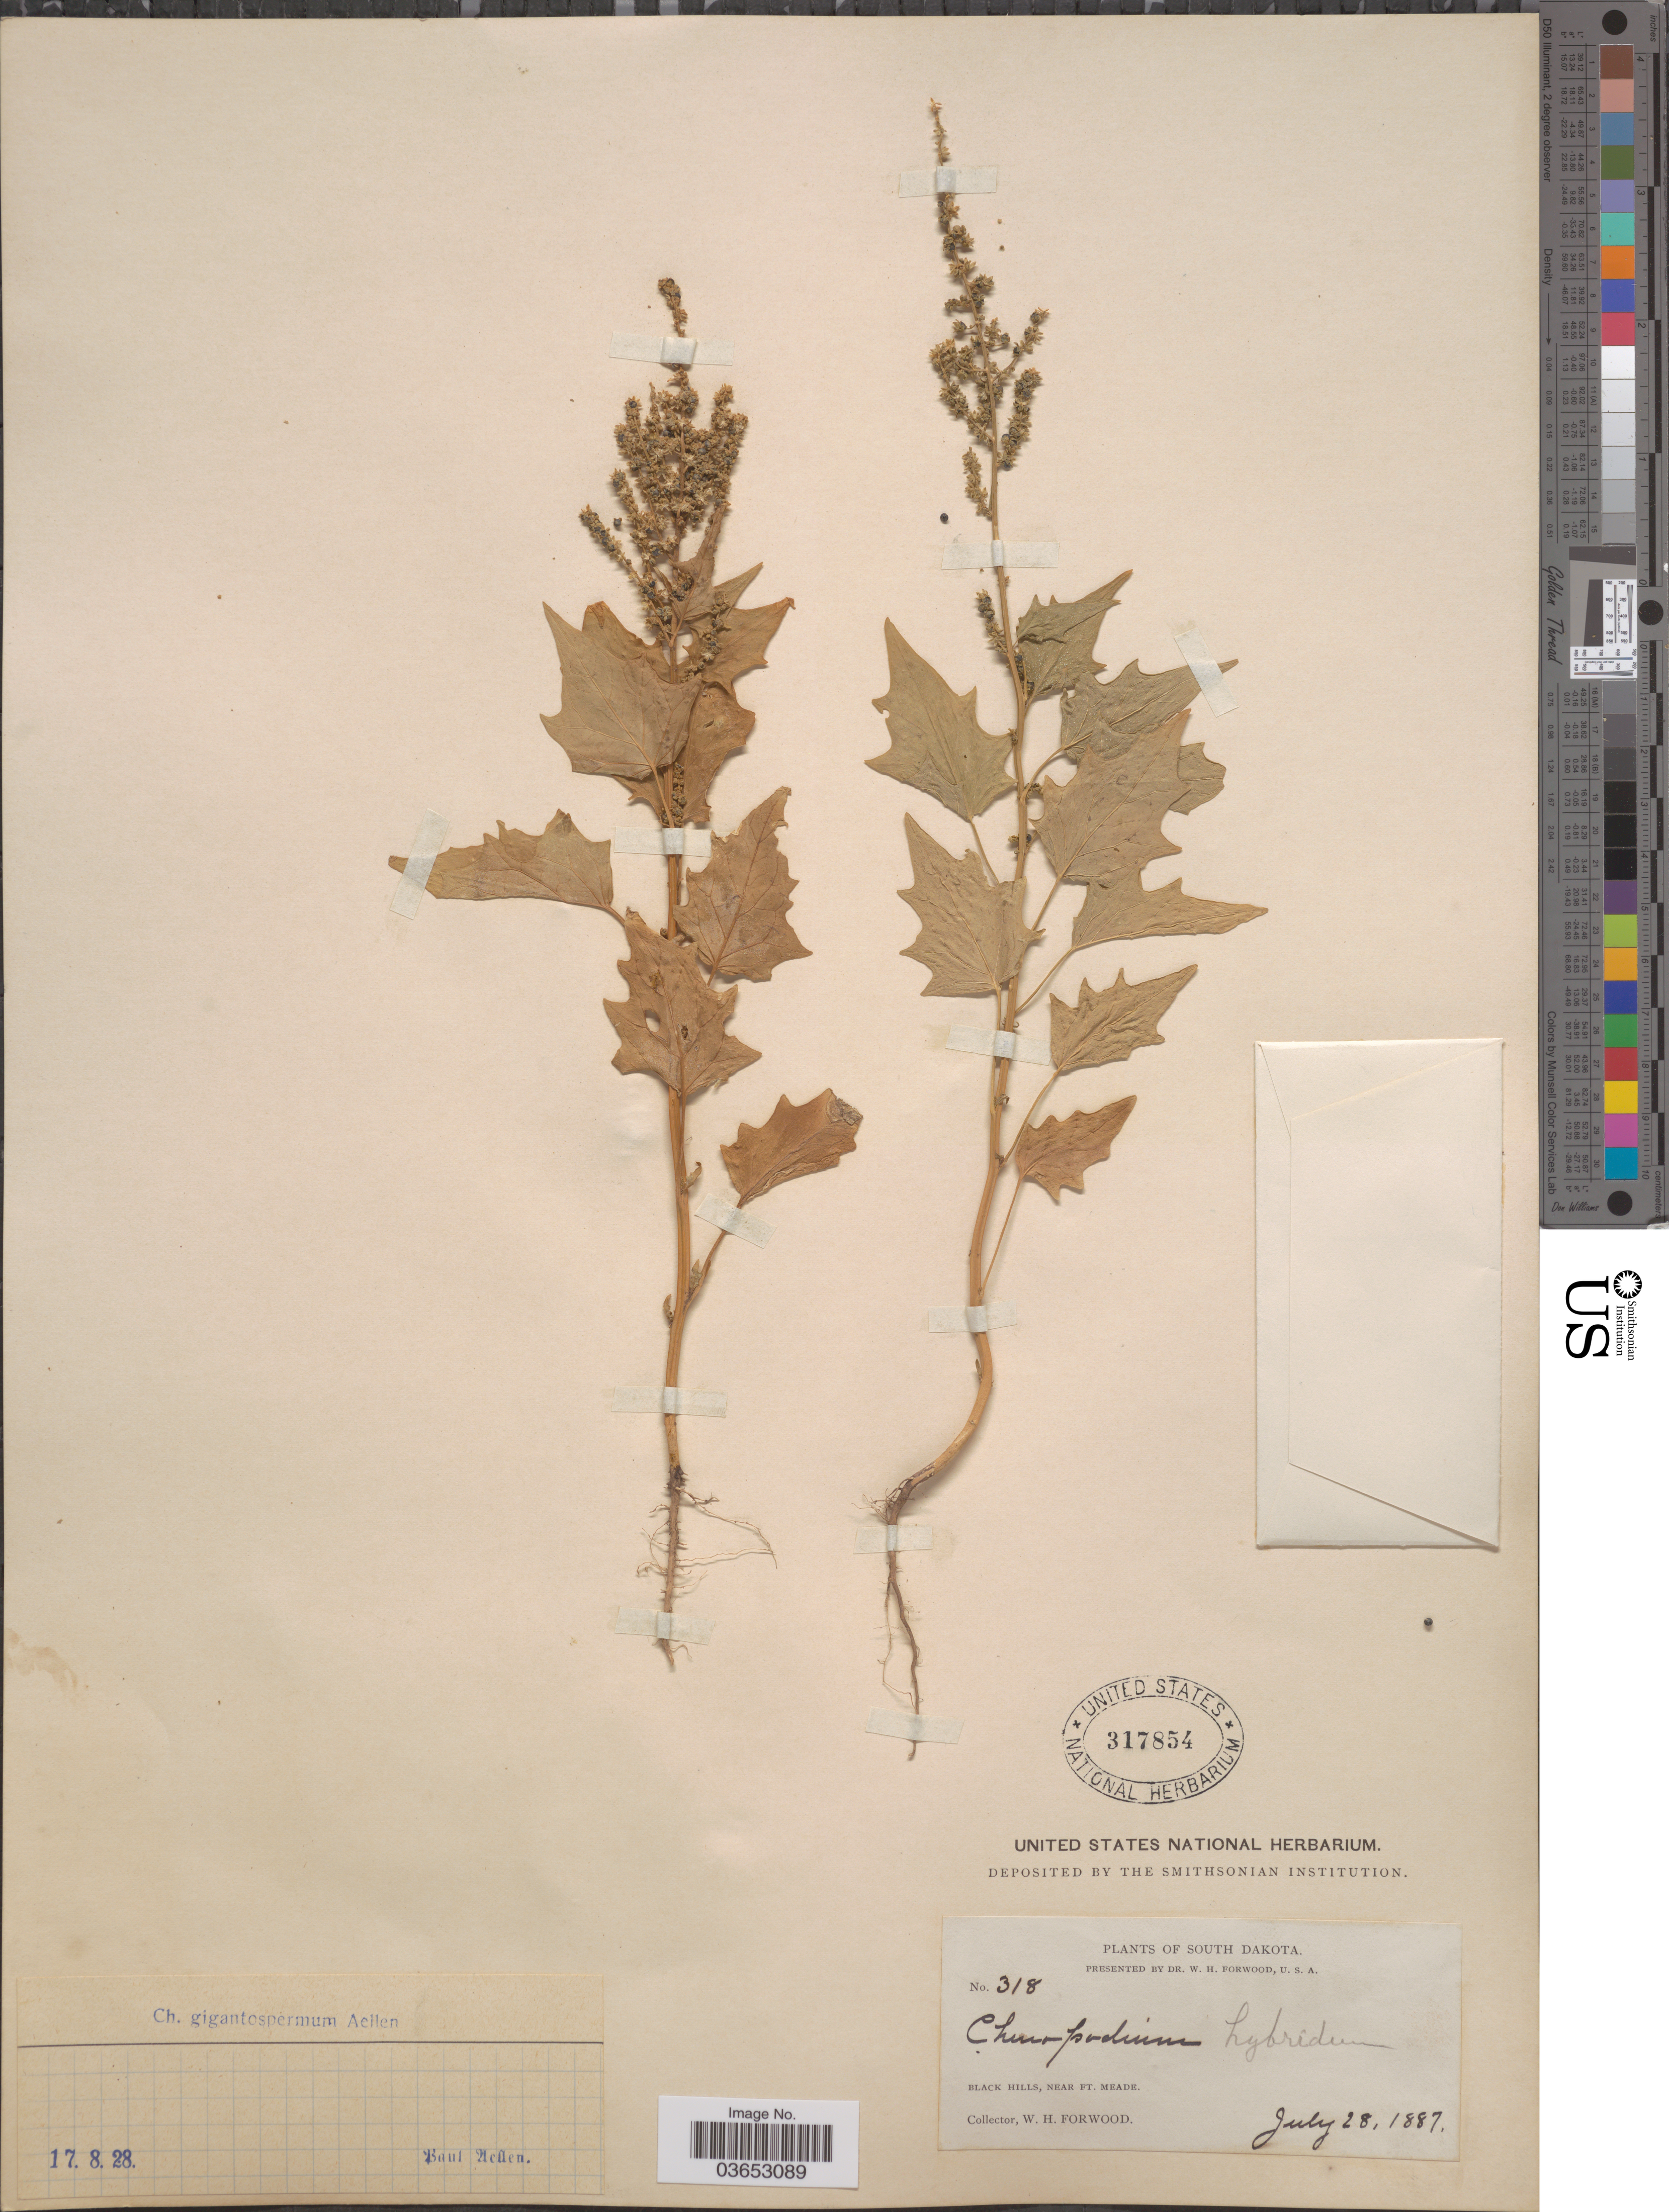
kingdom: Plantae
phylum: Tracheophyta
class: Magnoliopsida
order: Caryophyllales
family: Amaranthaceae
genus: Chenopodium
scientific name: Chenopodium gigantospermum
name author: Aellen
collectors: W. Forwood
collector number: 318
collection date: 1887-07-28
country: United States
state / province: South Dakota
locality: Black Hills, near Ft. Meade.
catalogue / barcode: US 317854